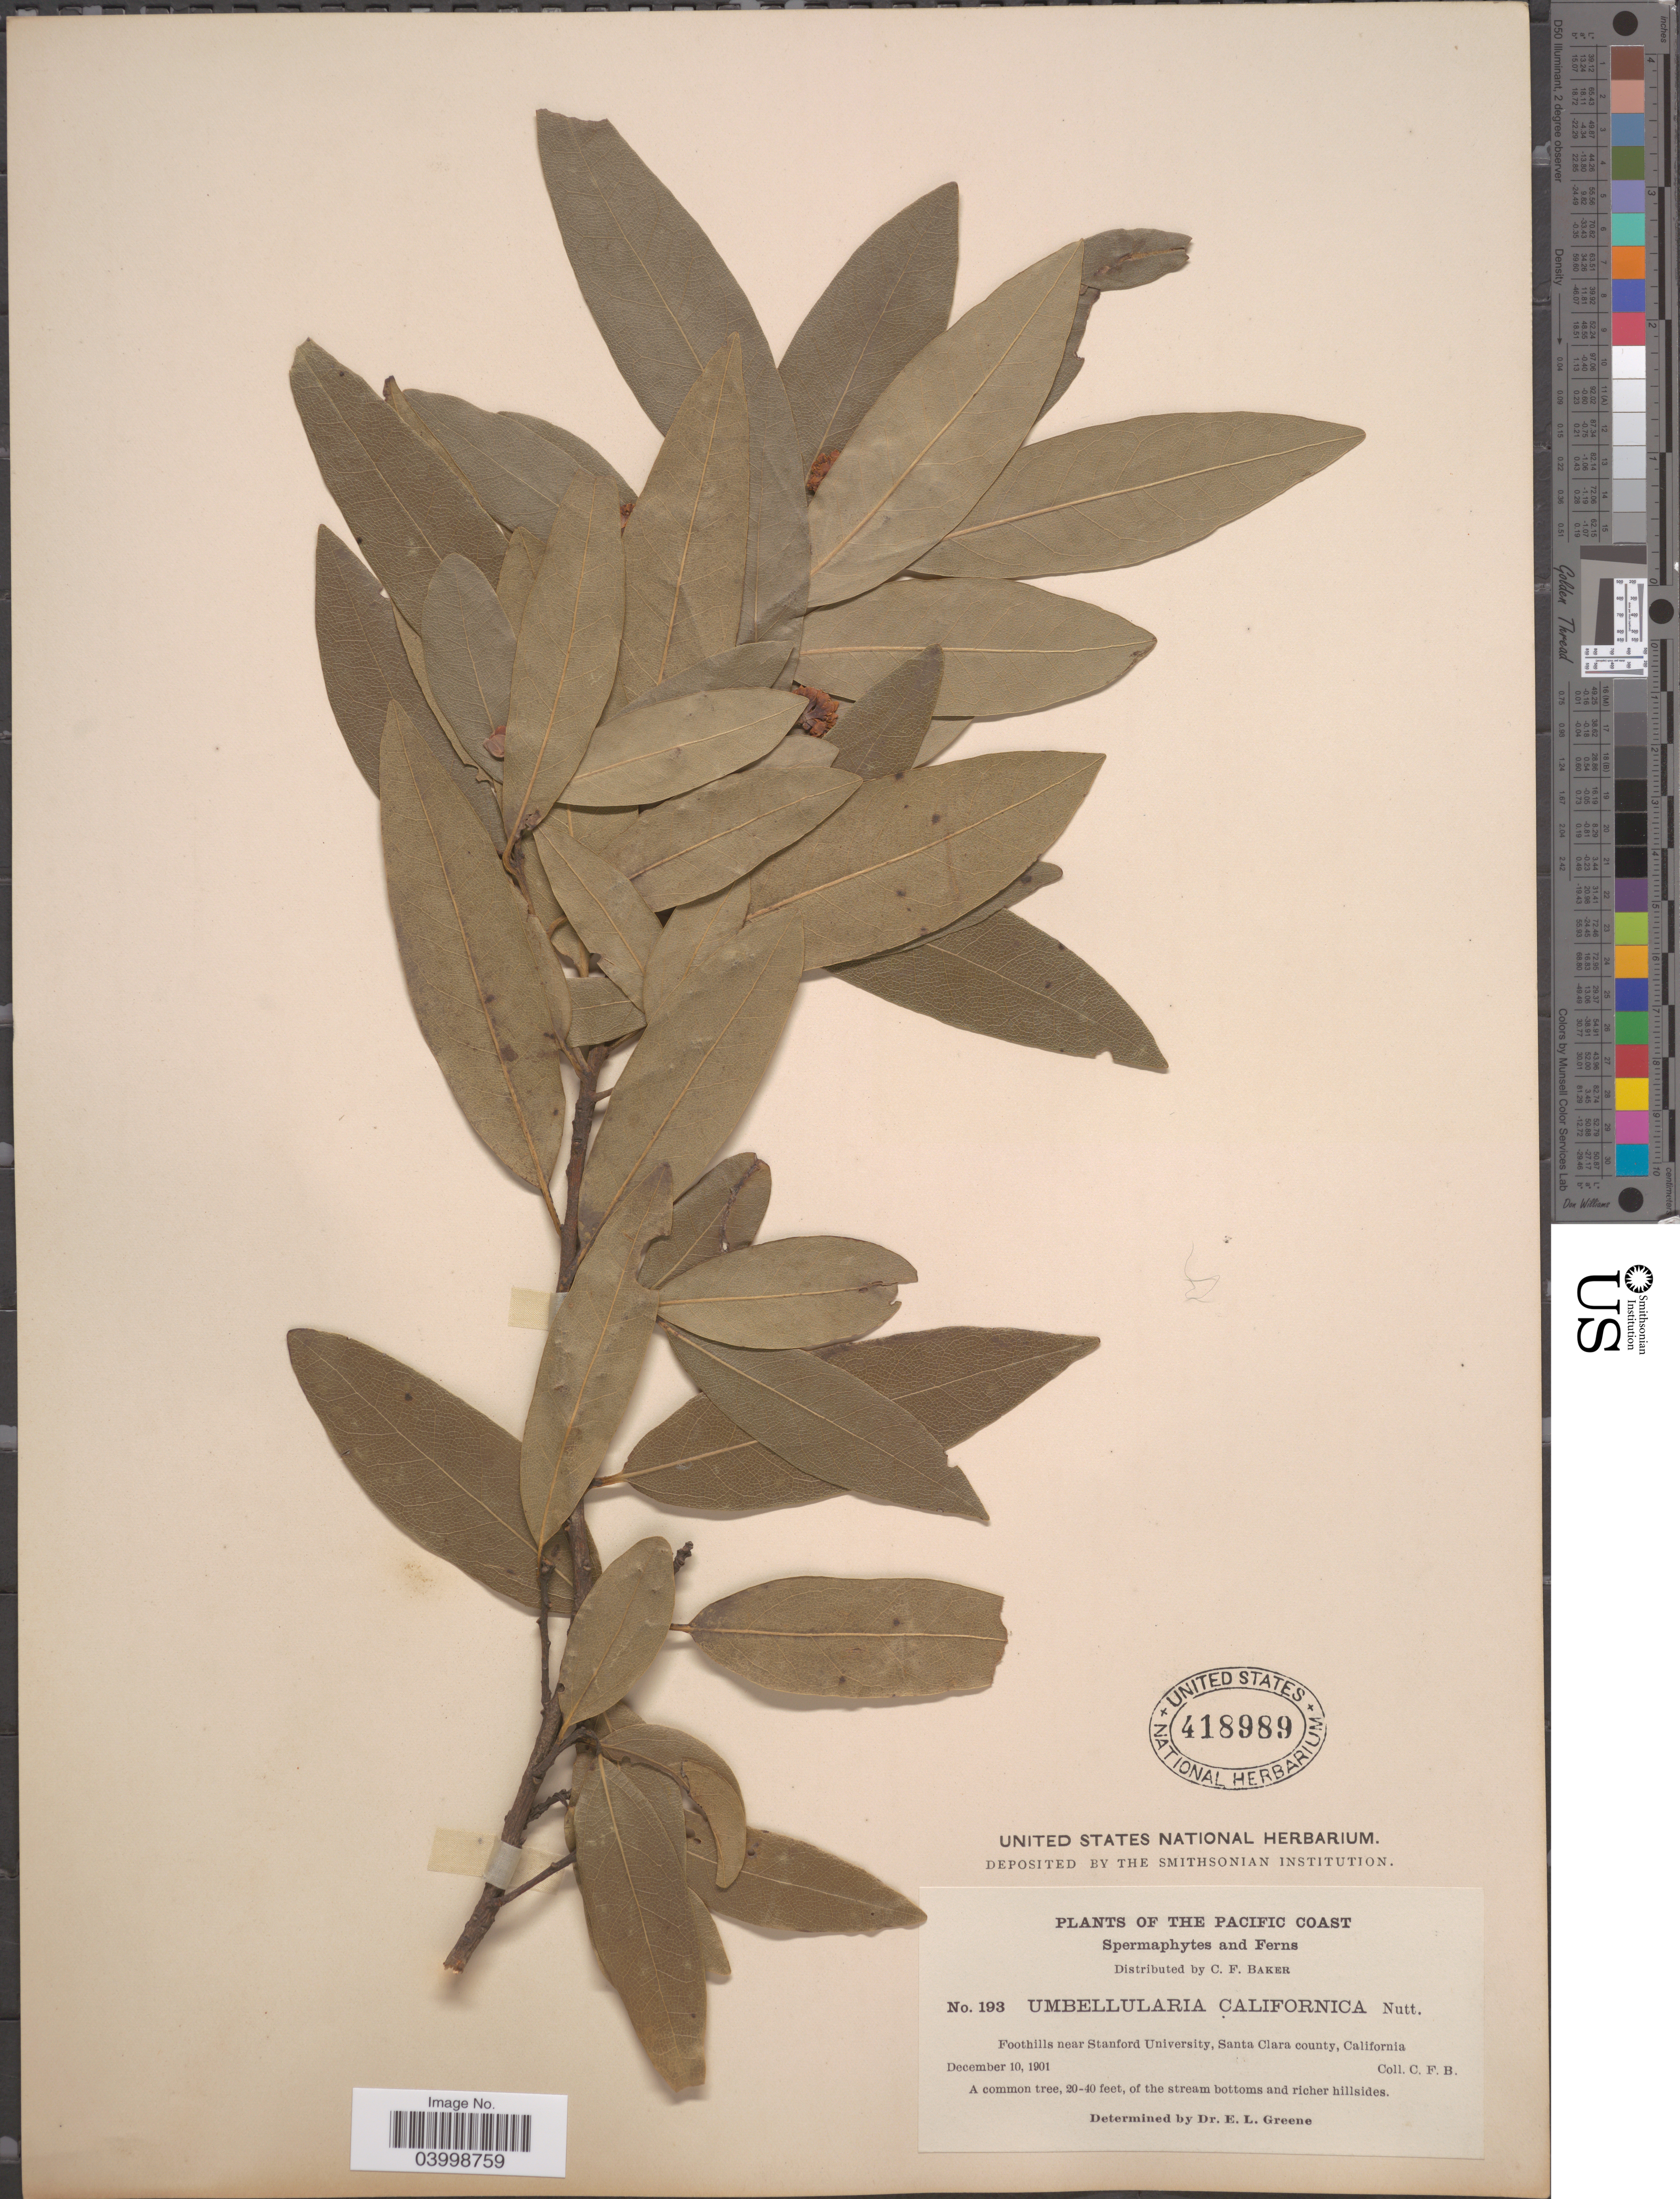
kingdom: Plantae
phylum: Tracheophyta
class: Magnoliopsida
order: Laurales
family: Lauraceae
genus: Umbellularia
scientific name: Umbellularia californica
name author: (Hook. & Arn.) Nutt.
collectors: C. F. Baker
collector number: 193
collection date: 1901-12-10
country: United States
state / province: California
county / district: Santa Clara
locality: Pacific Coast. Foothills near Stanford University, Santa Clara county.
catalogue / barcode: US 418989